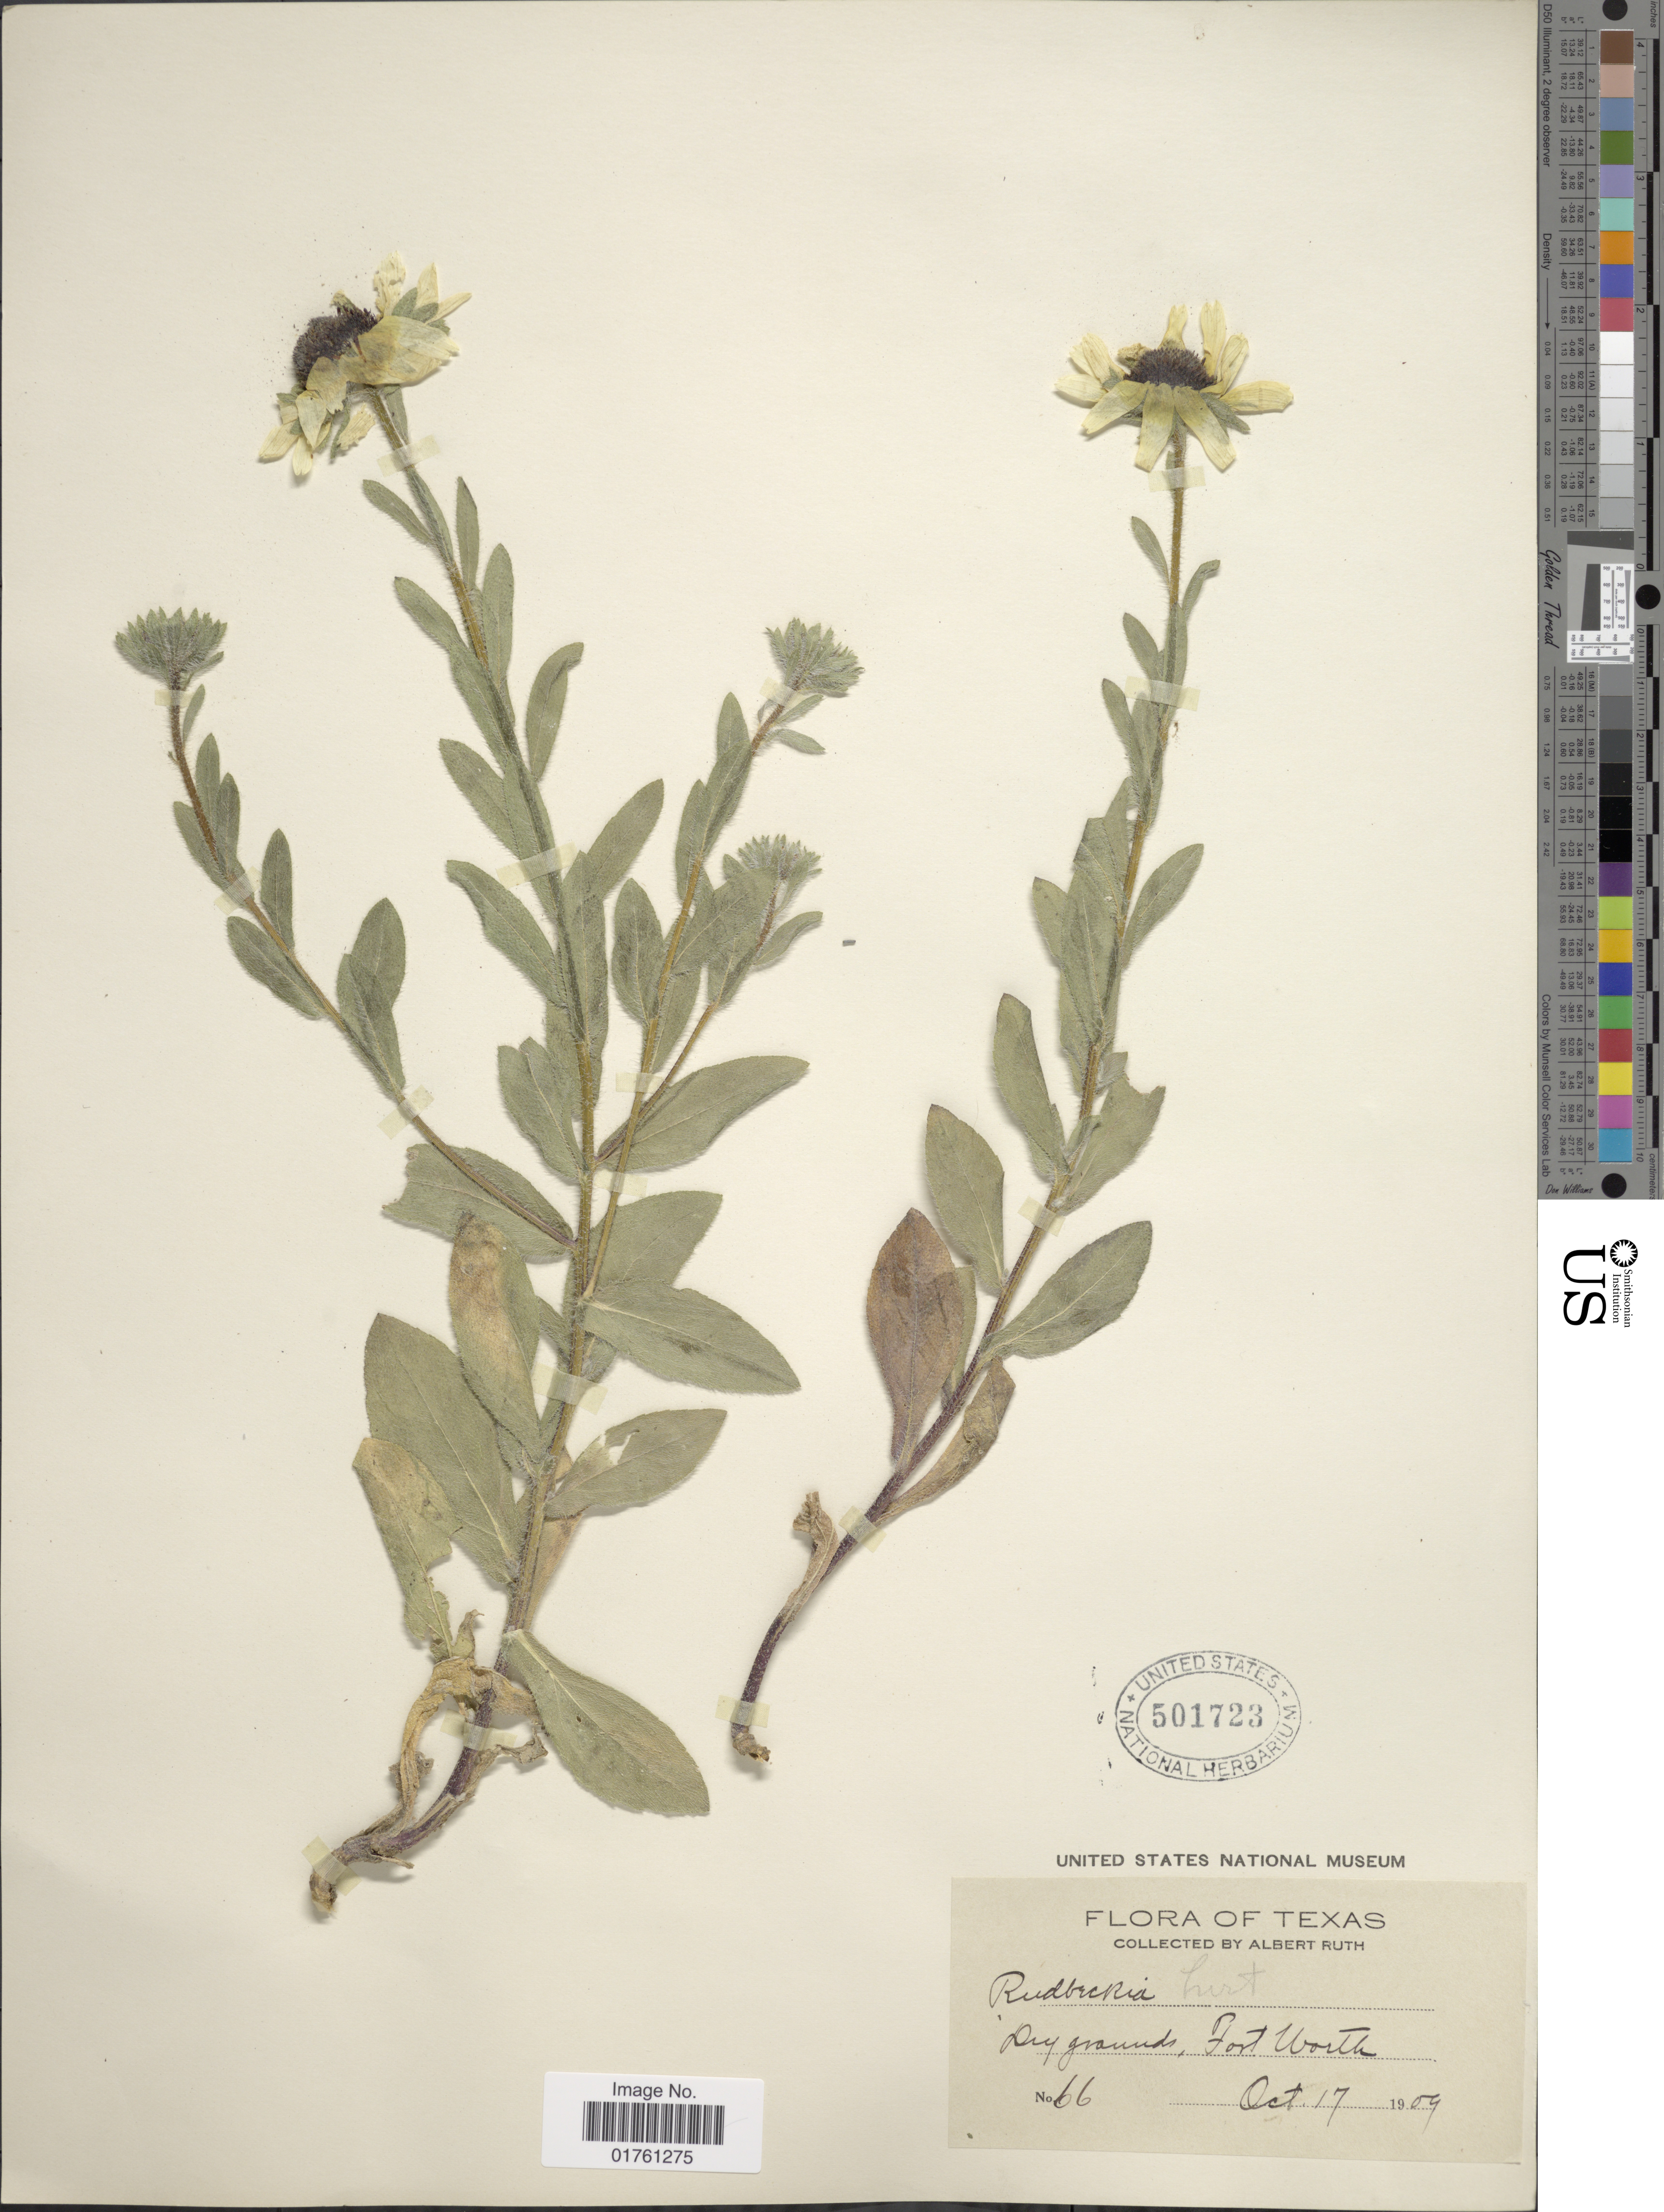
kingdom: Plantae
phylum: Tracheophyta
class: Magnoliopsida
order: Asterales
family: Asteraceae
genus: Rudbeckia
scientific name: Rudbeckia hirta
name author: L.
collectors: A. Ruth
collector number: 66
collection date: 1909-10-17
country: United States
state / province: Texas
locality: Dry grounds, Fort Worth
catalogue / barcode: US 501723